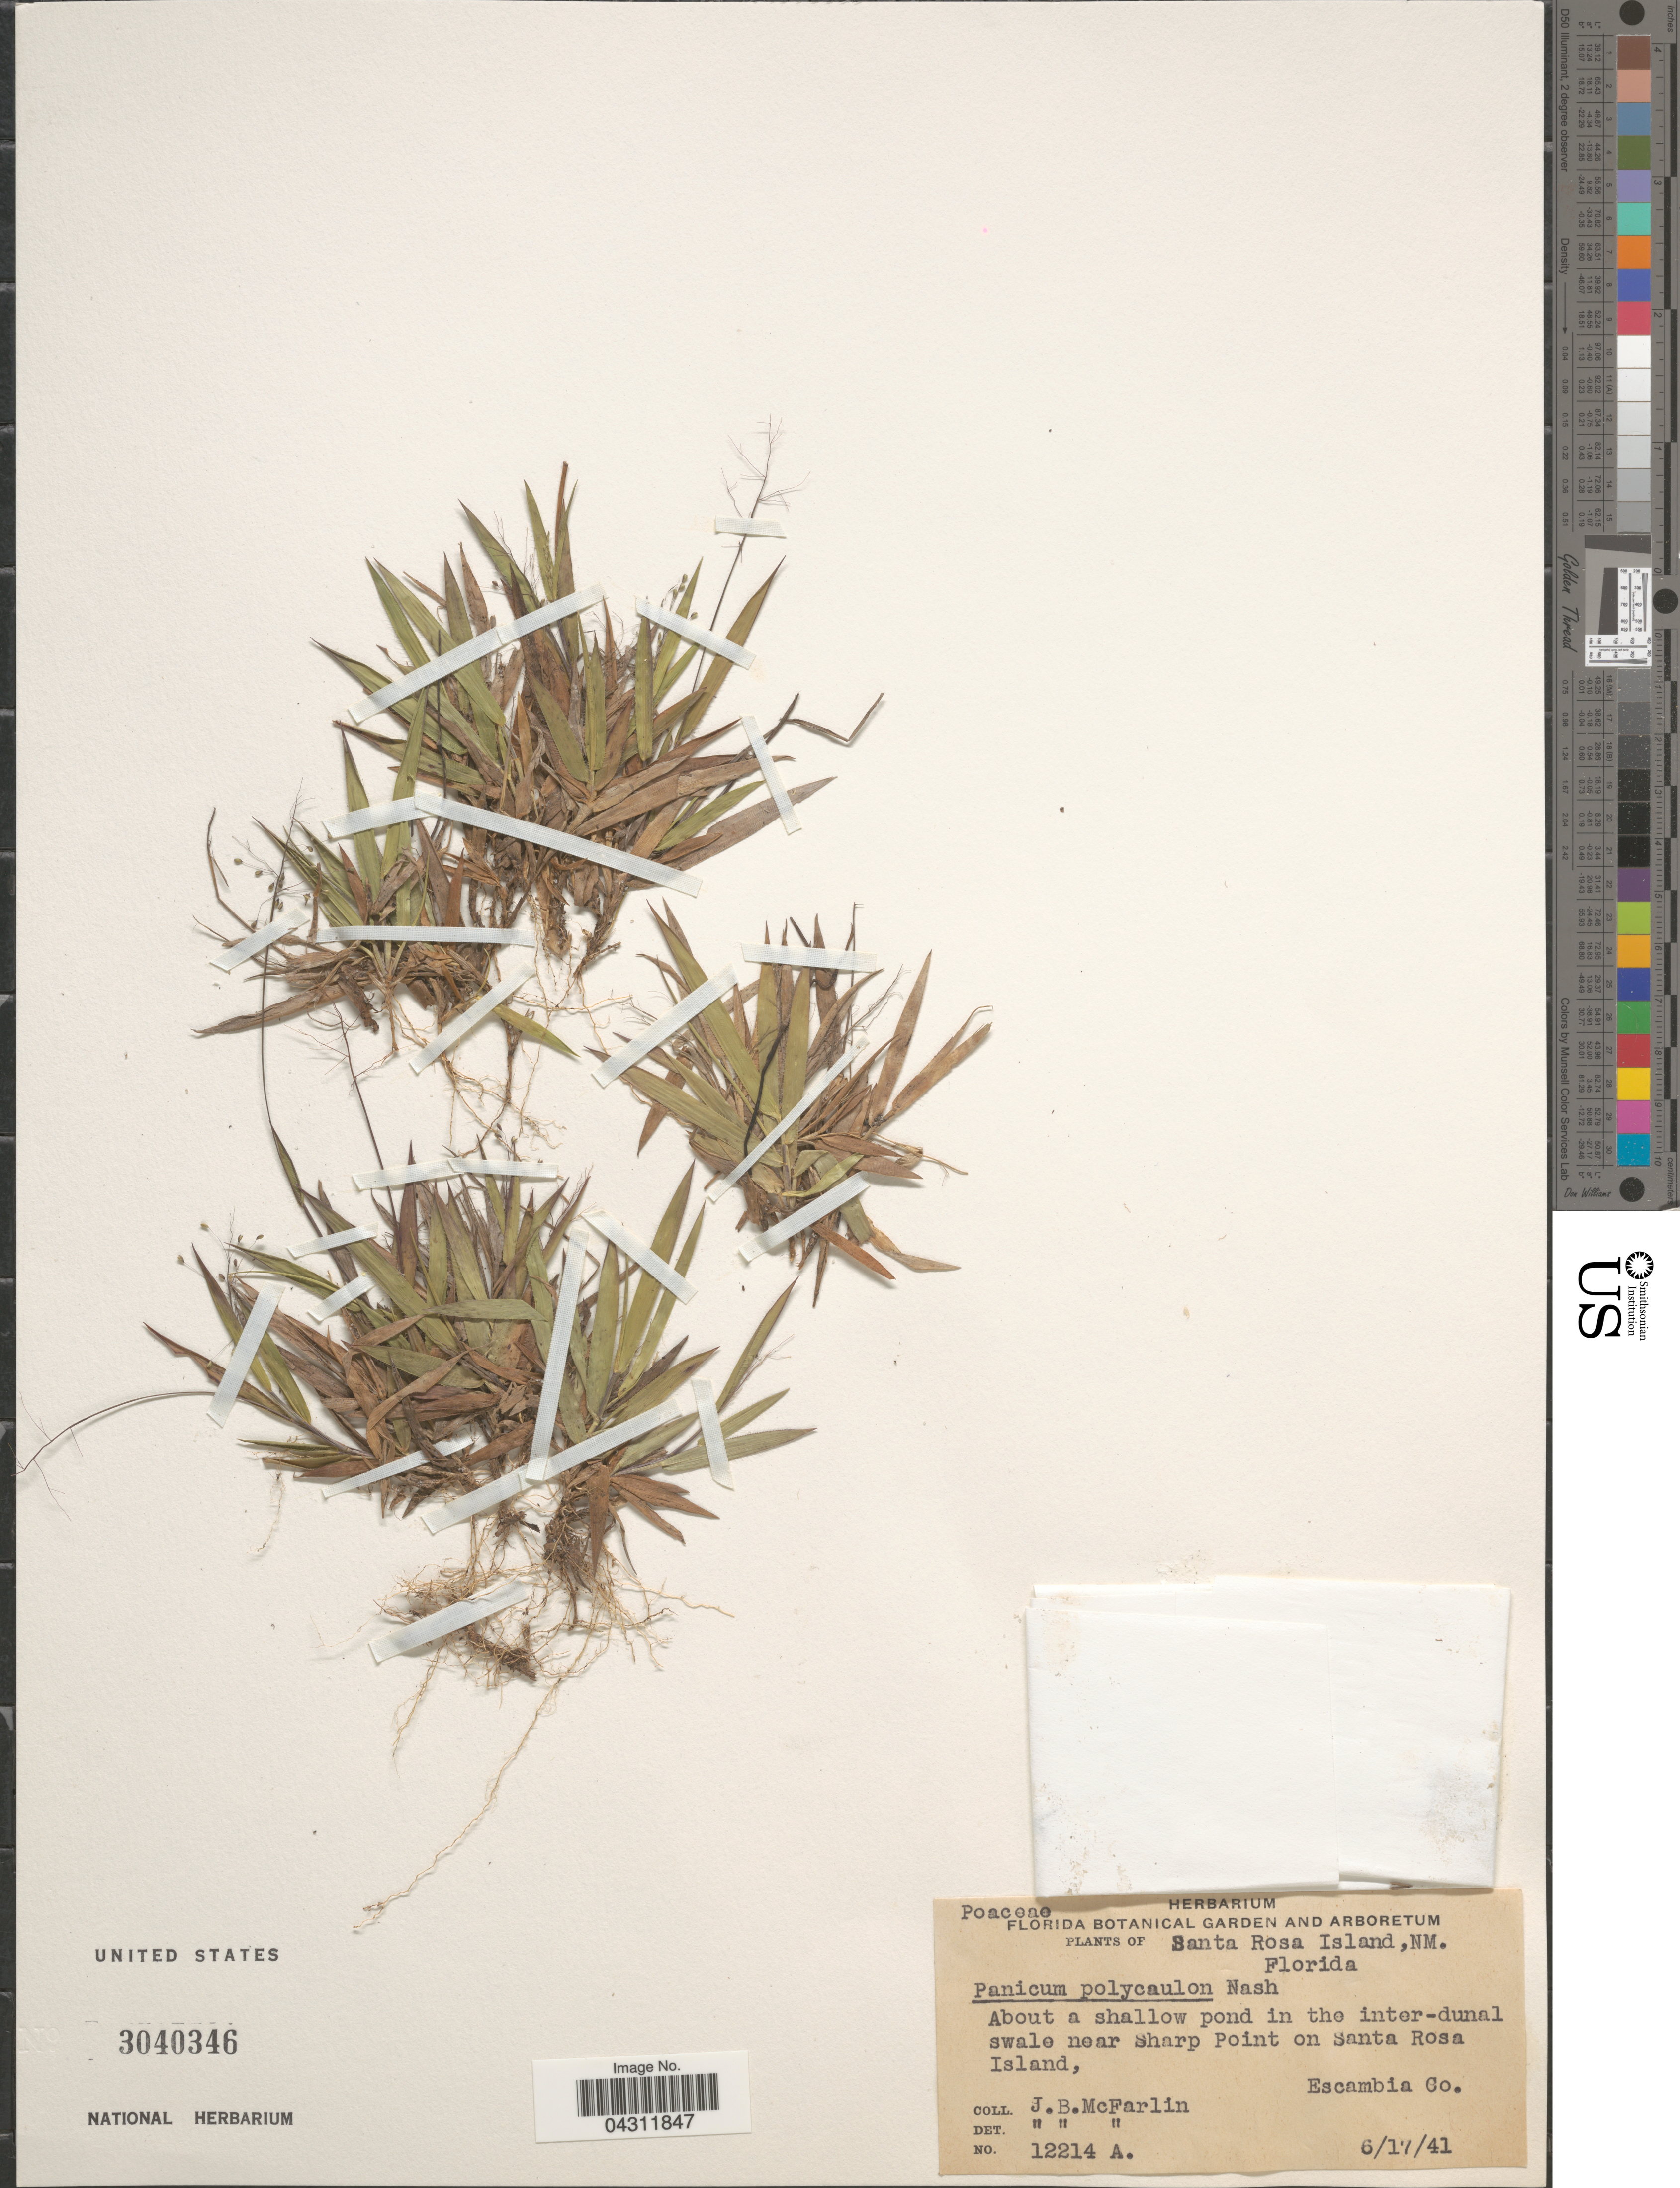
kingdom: Plantae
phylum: Tracheophyta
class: Liliopsida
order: Poales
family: Poaceae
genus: Dichanthelium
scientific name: Dichanthelium strigosum var. glabrescens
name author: (Griseb.) Freckmann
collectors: J. McFarlin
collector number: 12214A.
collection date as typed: Transcribed d/m/y: 17/6/41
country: United States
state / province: Florida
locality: Santa Rosa Island, NM. About a shallow pond in the inter-dunal swale near Sharp Point on Santa Rosa Island, Escambia Co.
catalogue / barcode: US 3040346